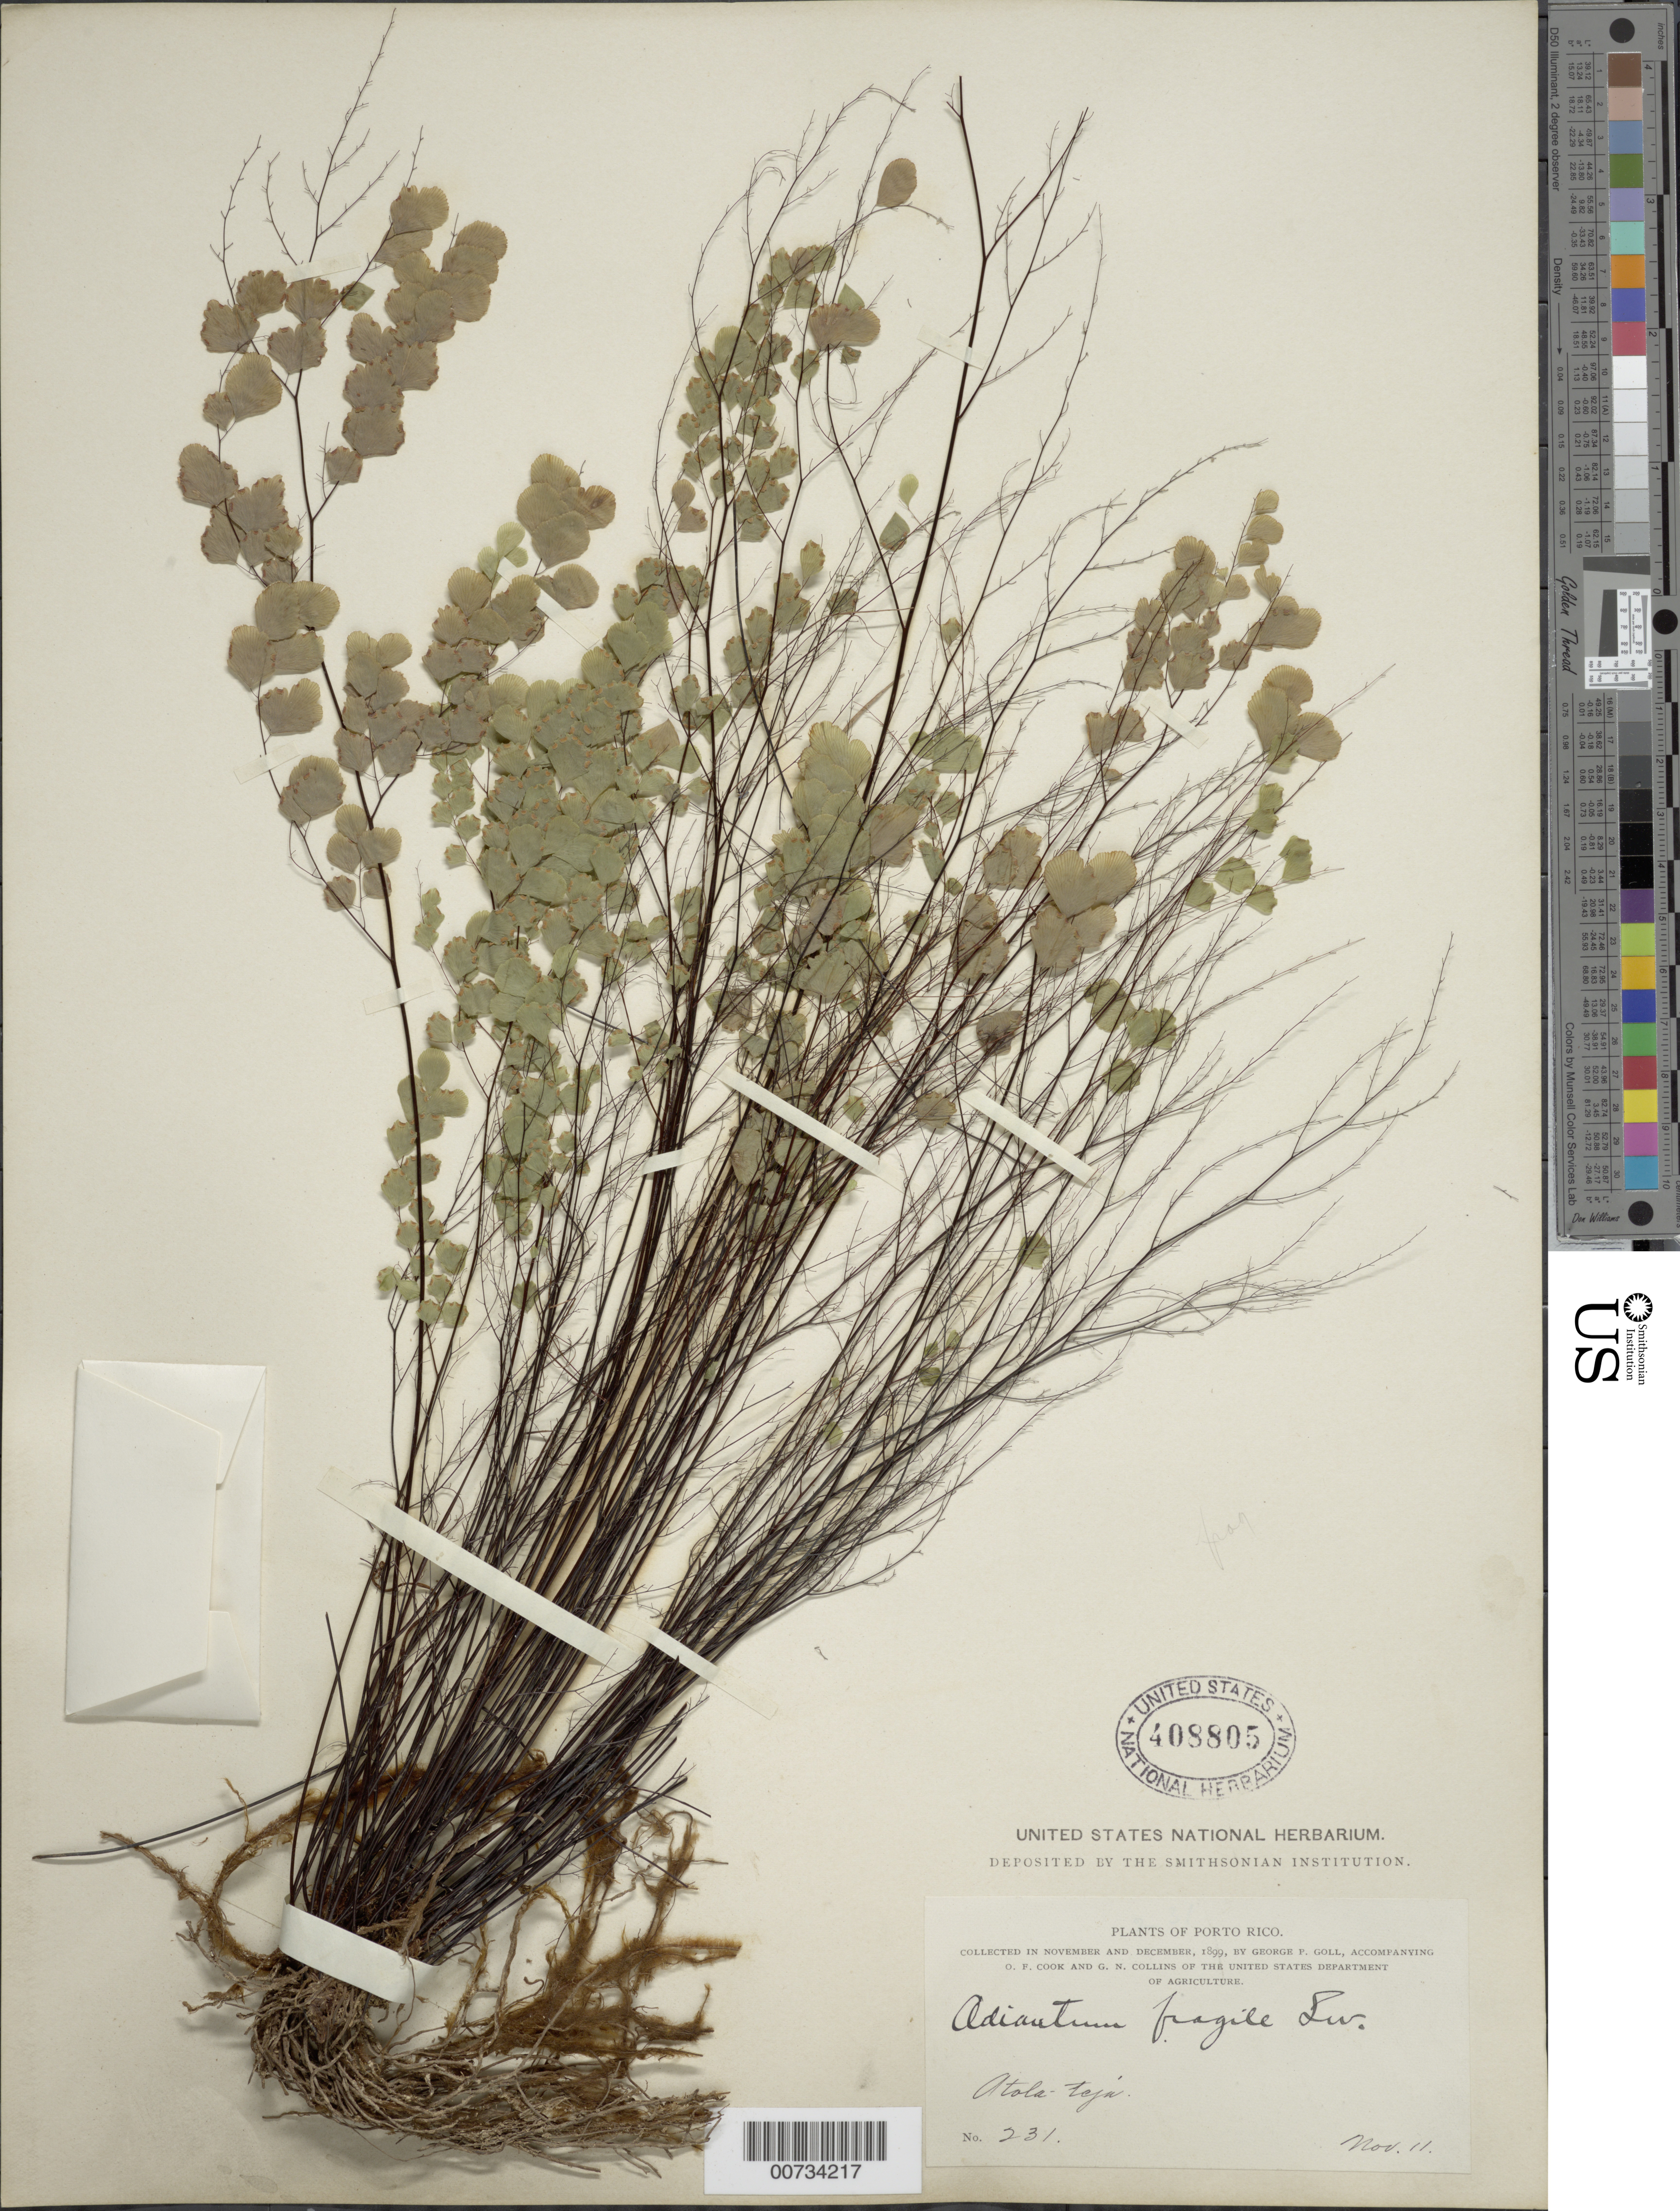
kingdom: Plantae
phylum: Tracheophyta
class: Polypodiopsida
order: Polypodiales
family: Pteridaceae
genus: Adiantum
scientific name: Adiantum fragile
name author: Sw.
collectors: G. Goll, O. F. Cook & G. N. Collins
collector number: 231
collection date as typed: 11 Nov 1899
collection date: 1899-11-11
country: Puerto Rico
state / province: Bayamón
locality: Hato Tejas.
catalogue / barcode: US 408805